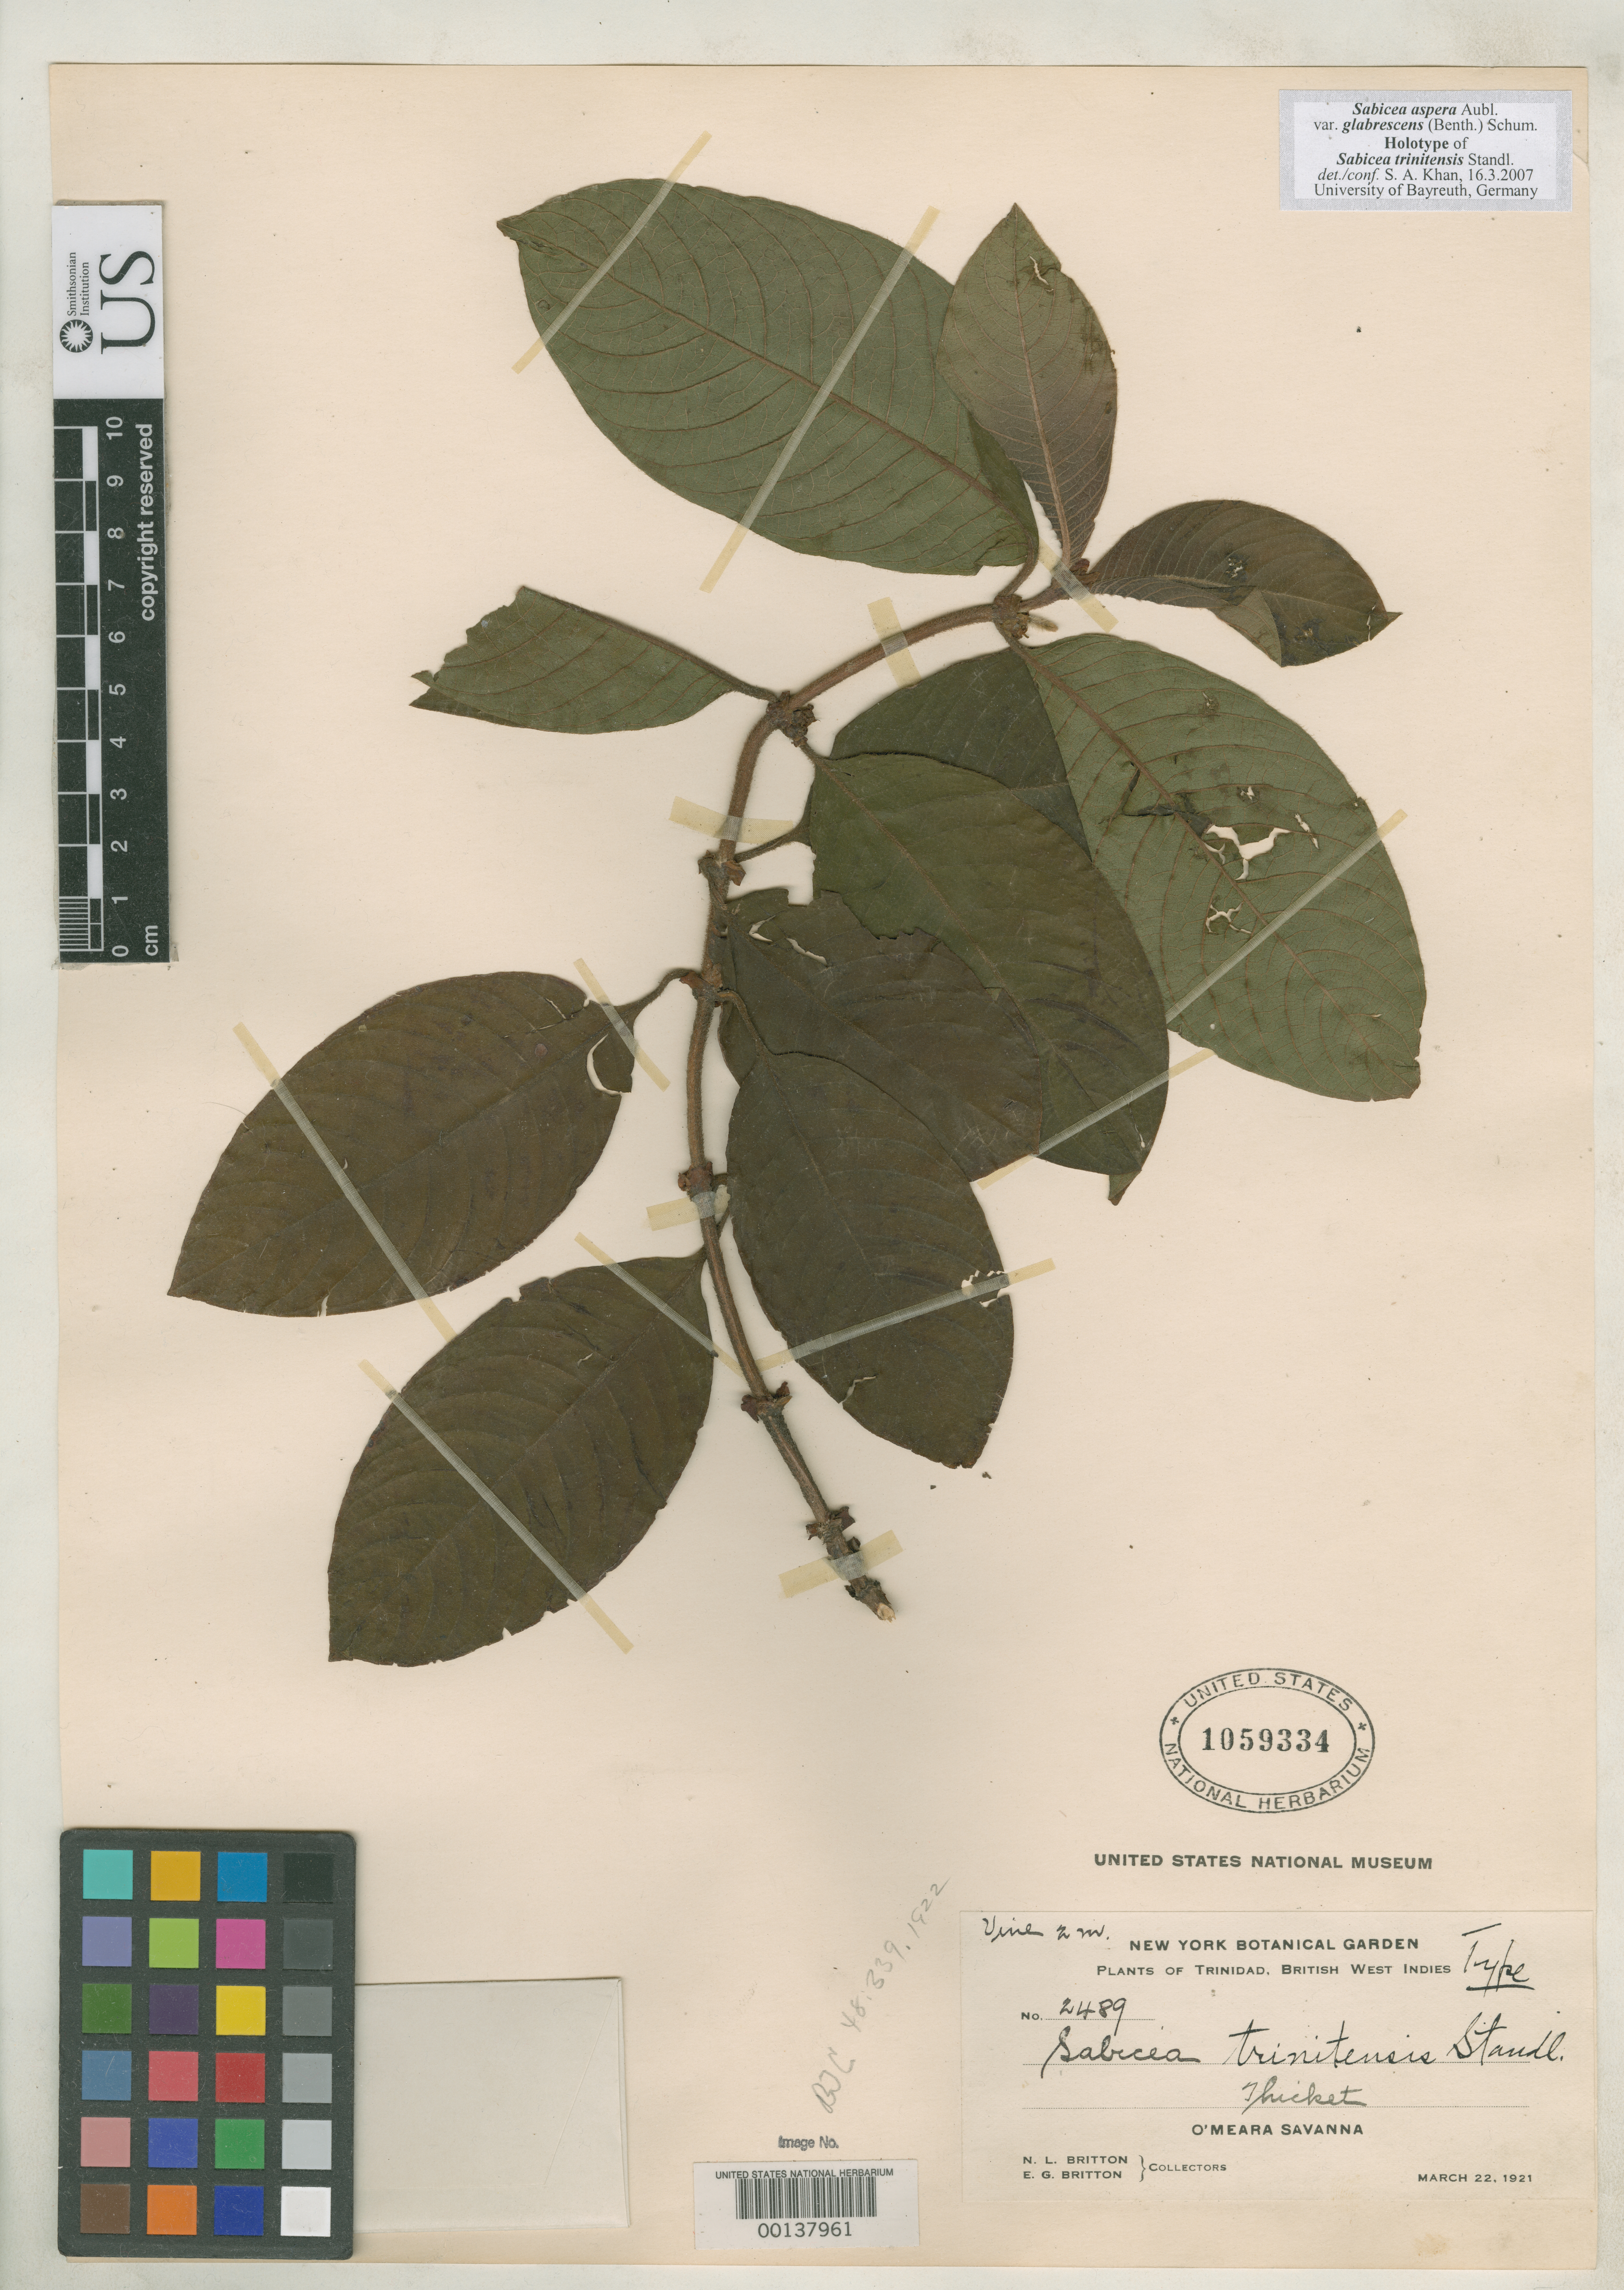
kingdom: Plantae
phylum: Tracheophyta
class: Magnoliopsida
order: Gentianales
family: Rubiaceae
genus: Sabicea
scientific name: Sabicea trinitensis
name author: Standl.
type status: Holotype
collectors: N. Britton & E. G. Britton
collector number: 2489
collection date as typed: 22 Mar 1921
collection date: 1921-03-22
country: Trinidad and Tobago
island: Trinidad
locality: O'Meara Savanna.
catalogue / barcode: US 1059334